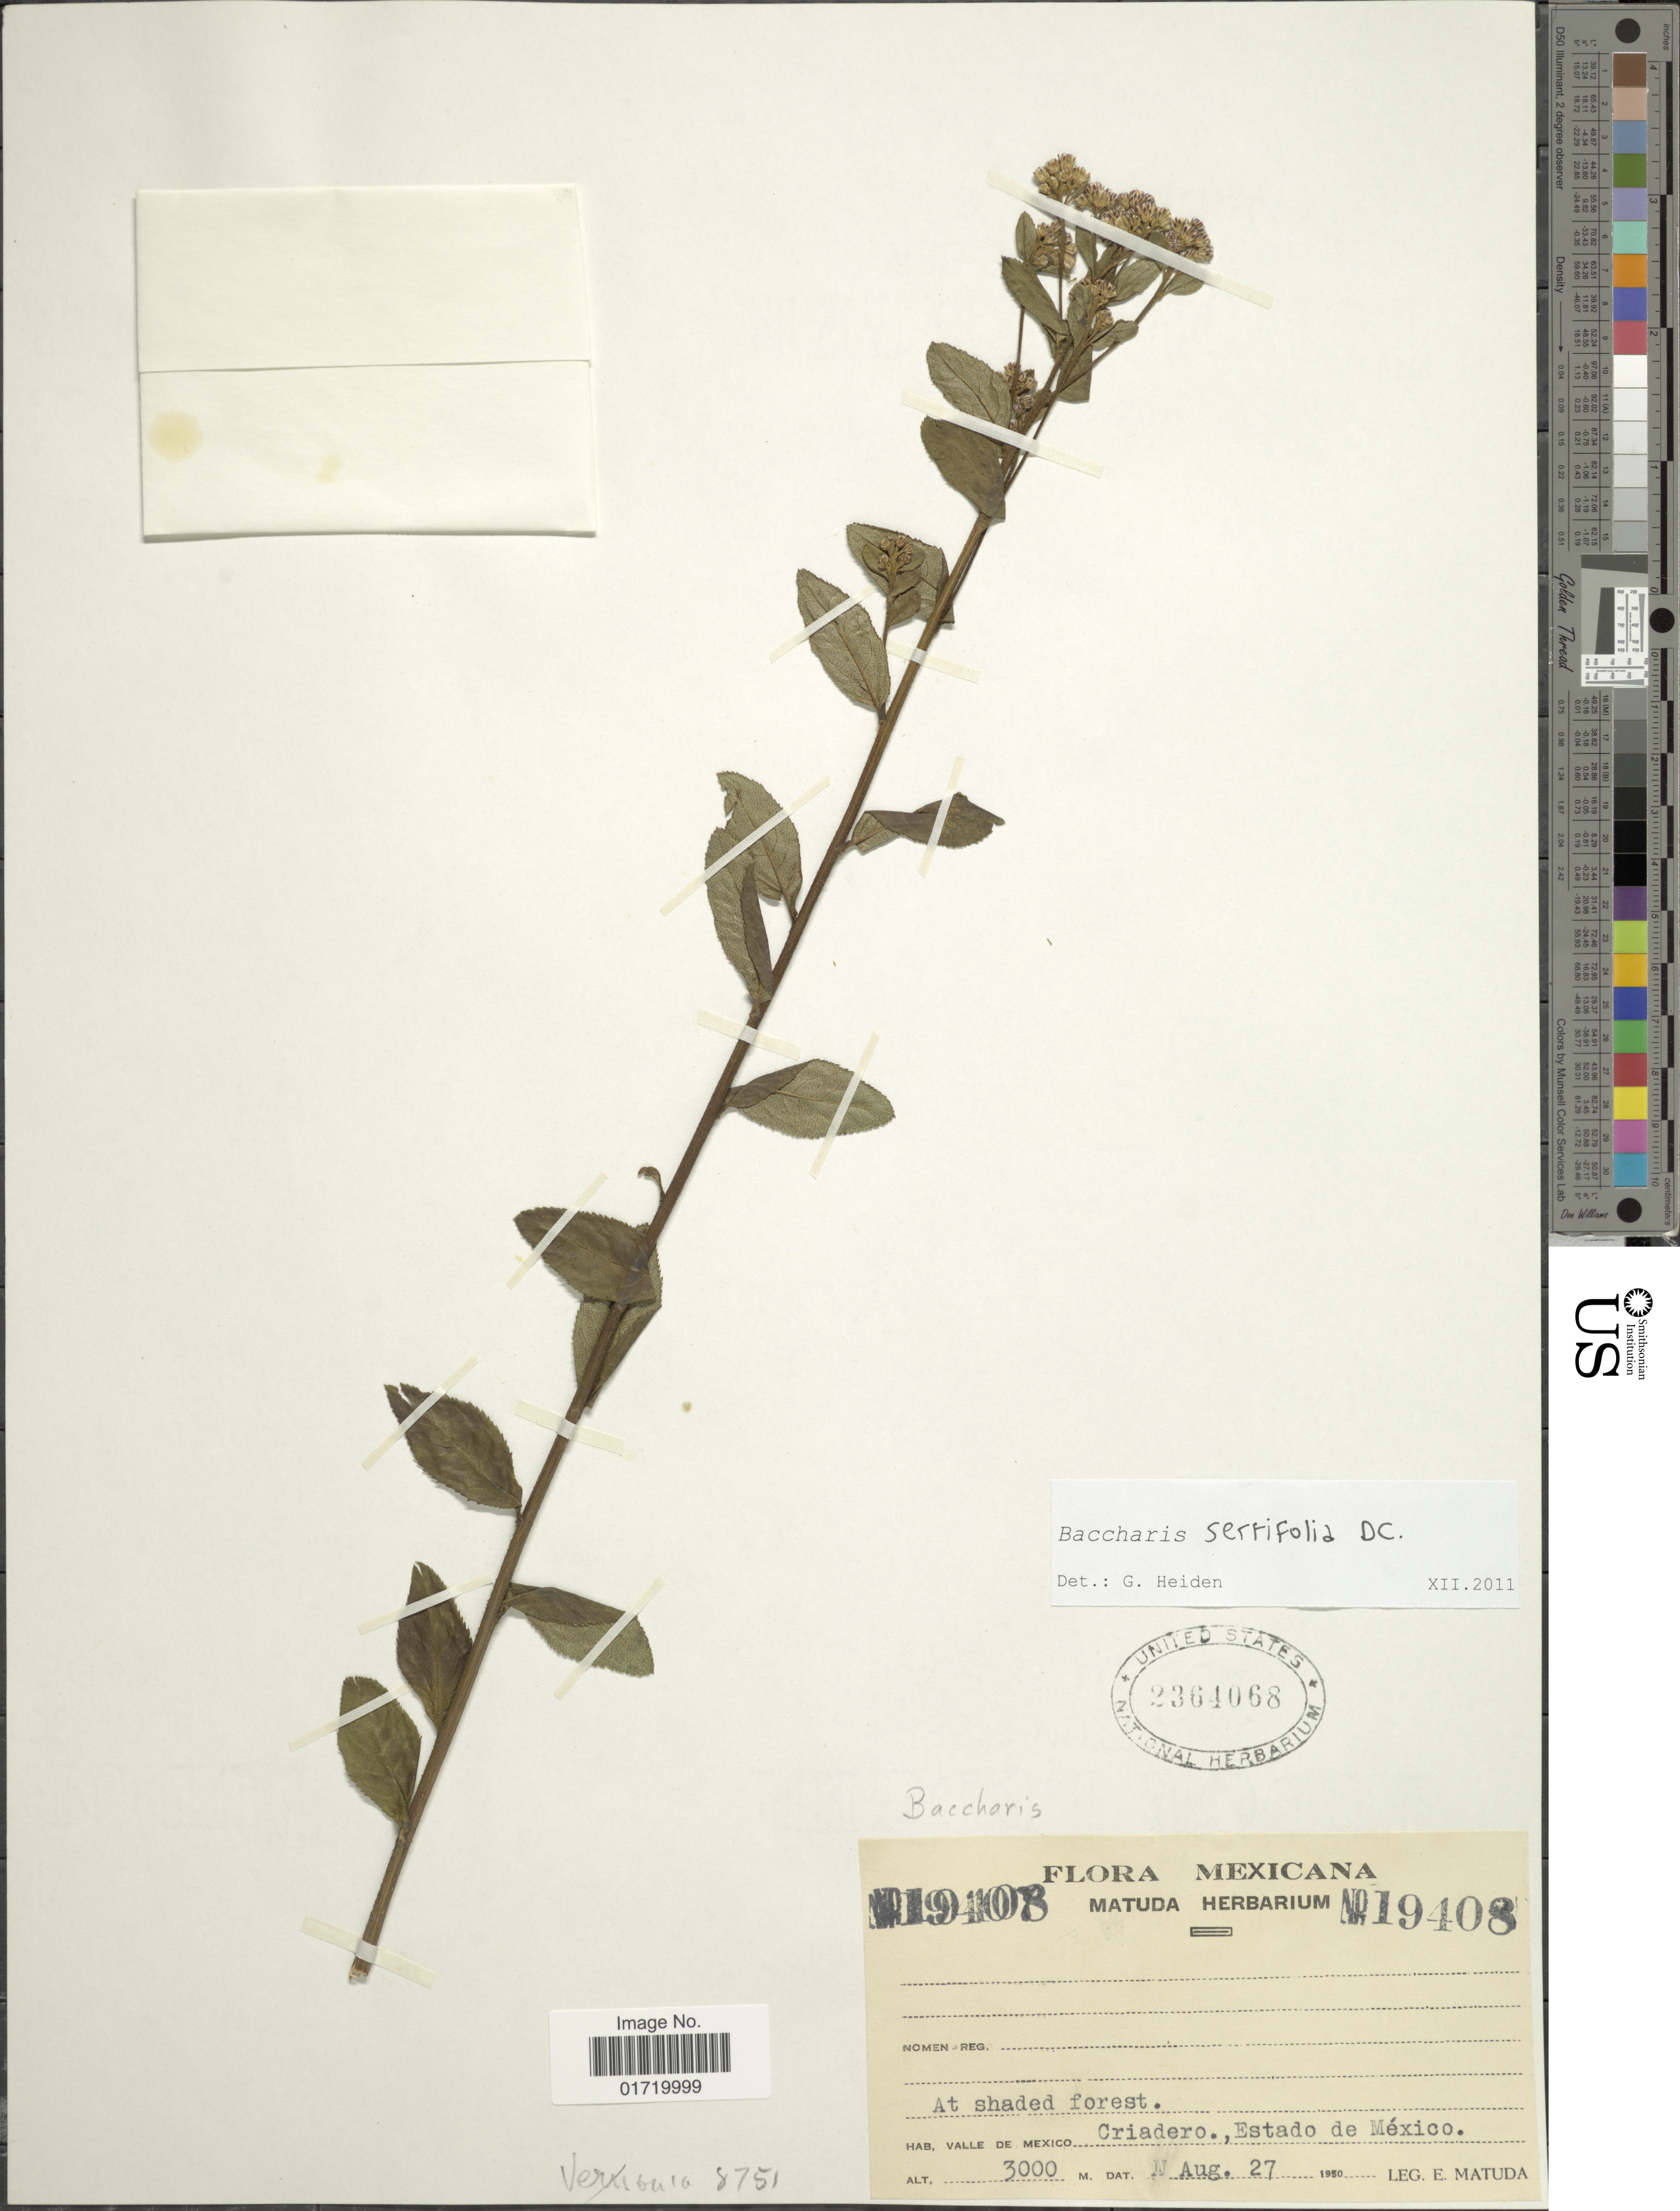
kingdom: Plantae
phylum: Tracheophyta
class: Magnoliopsida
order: Asterales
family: Asteraceae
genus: Baccharis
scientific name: Baccharis serrifolia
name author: DC.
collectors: E. Matuda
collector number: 19408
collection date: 1950-08-27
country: Mexico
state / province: México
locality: Mexicana, Valle de Mexico, Criadero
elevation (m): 3000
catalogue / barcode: US 2364068